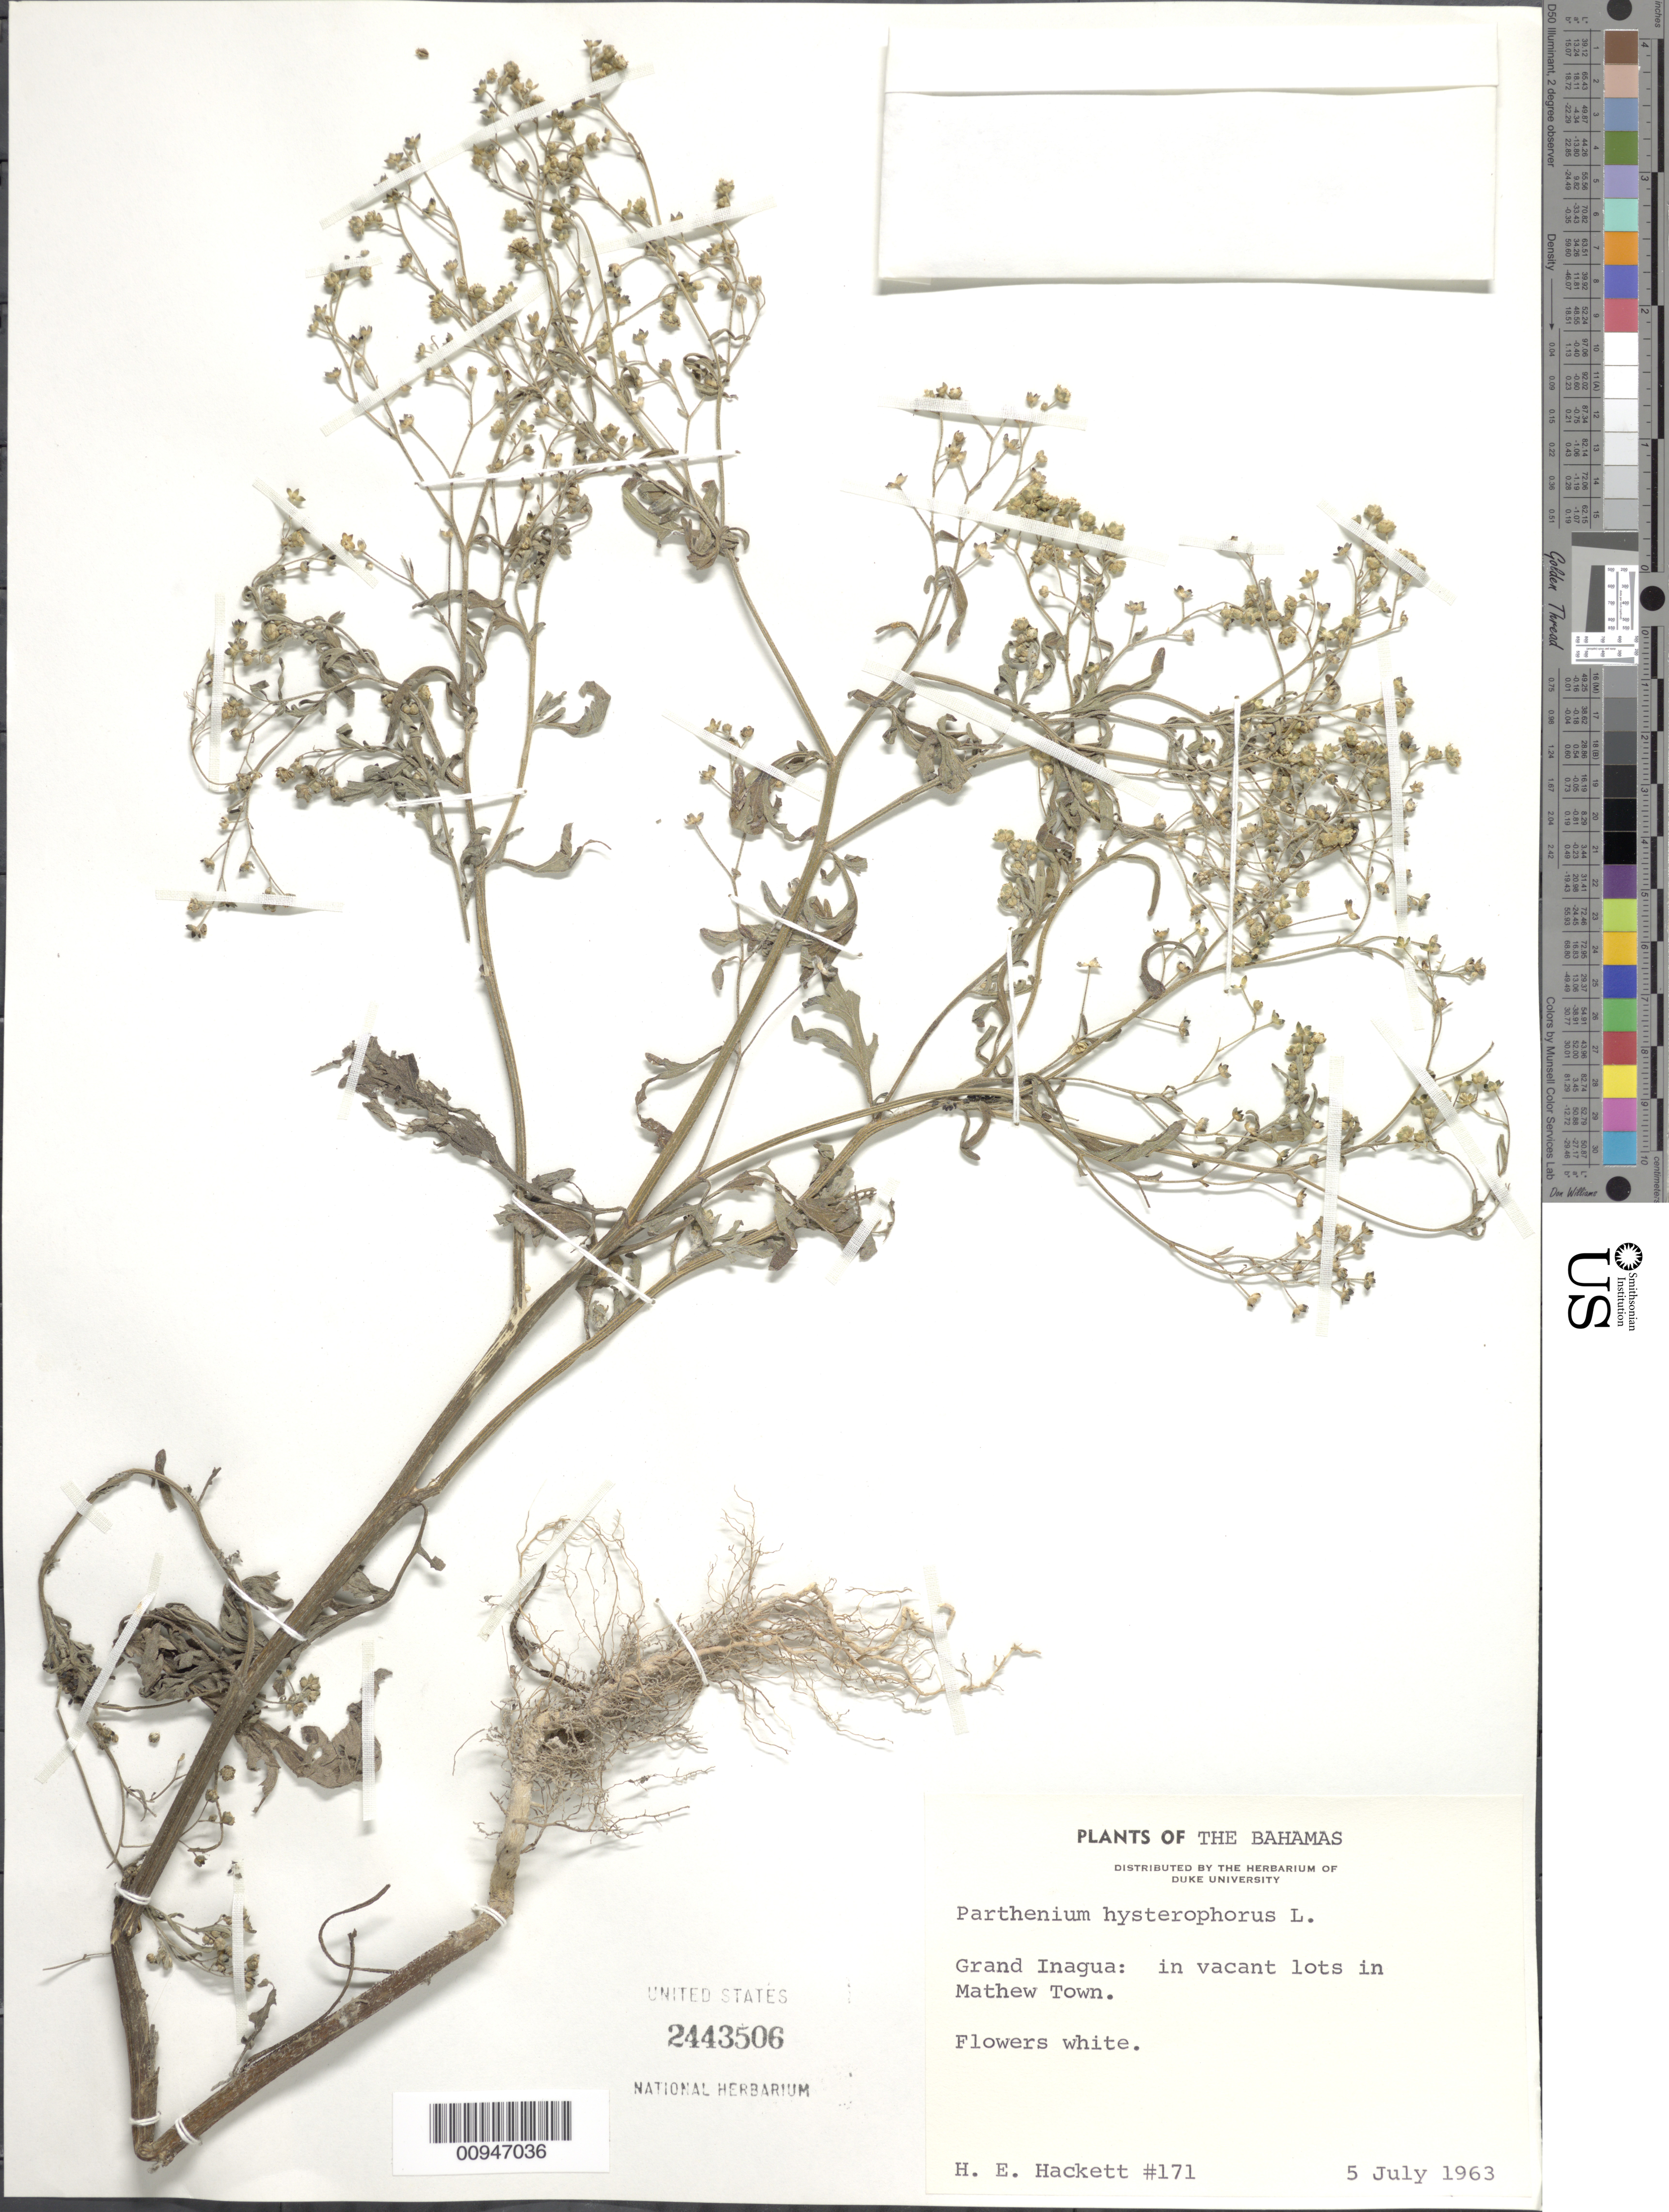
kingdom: Plantae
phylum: Tracheophyta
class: Magnoliopsida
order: Asterales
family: Asteraceae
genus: Parthenium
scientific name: Parthenium hysterophorus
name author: L.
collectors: H. E. Hackett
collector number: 171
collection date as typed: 05 Jul 1963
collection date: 1963-07-05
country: Bahamas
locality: Grand Inagua, Mathew Town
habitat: Vacant lots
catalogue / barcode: US 2443506